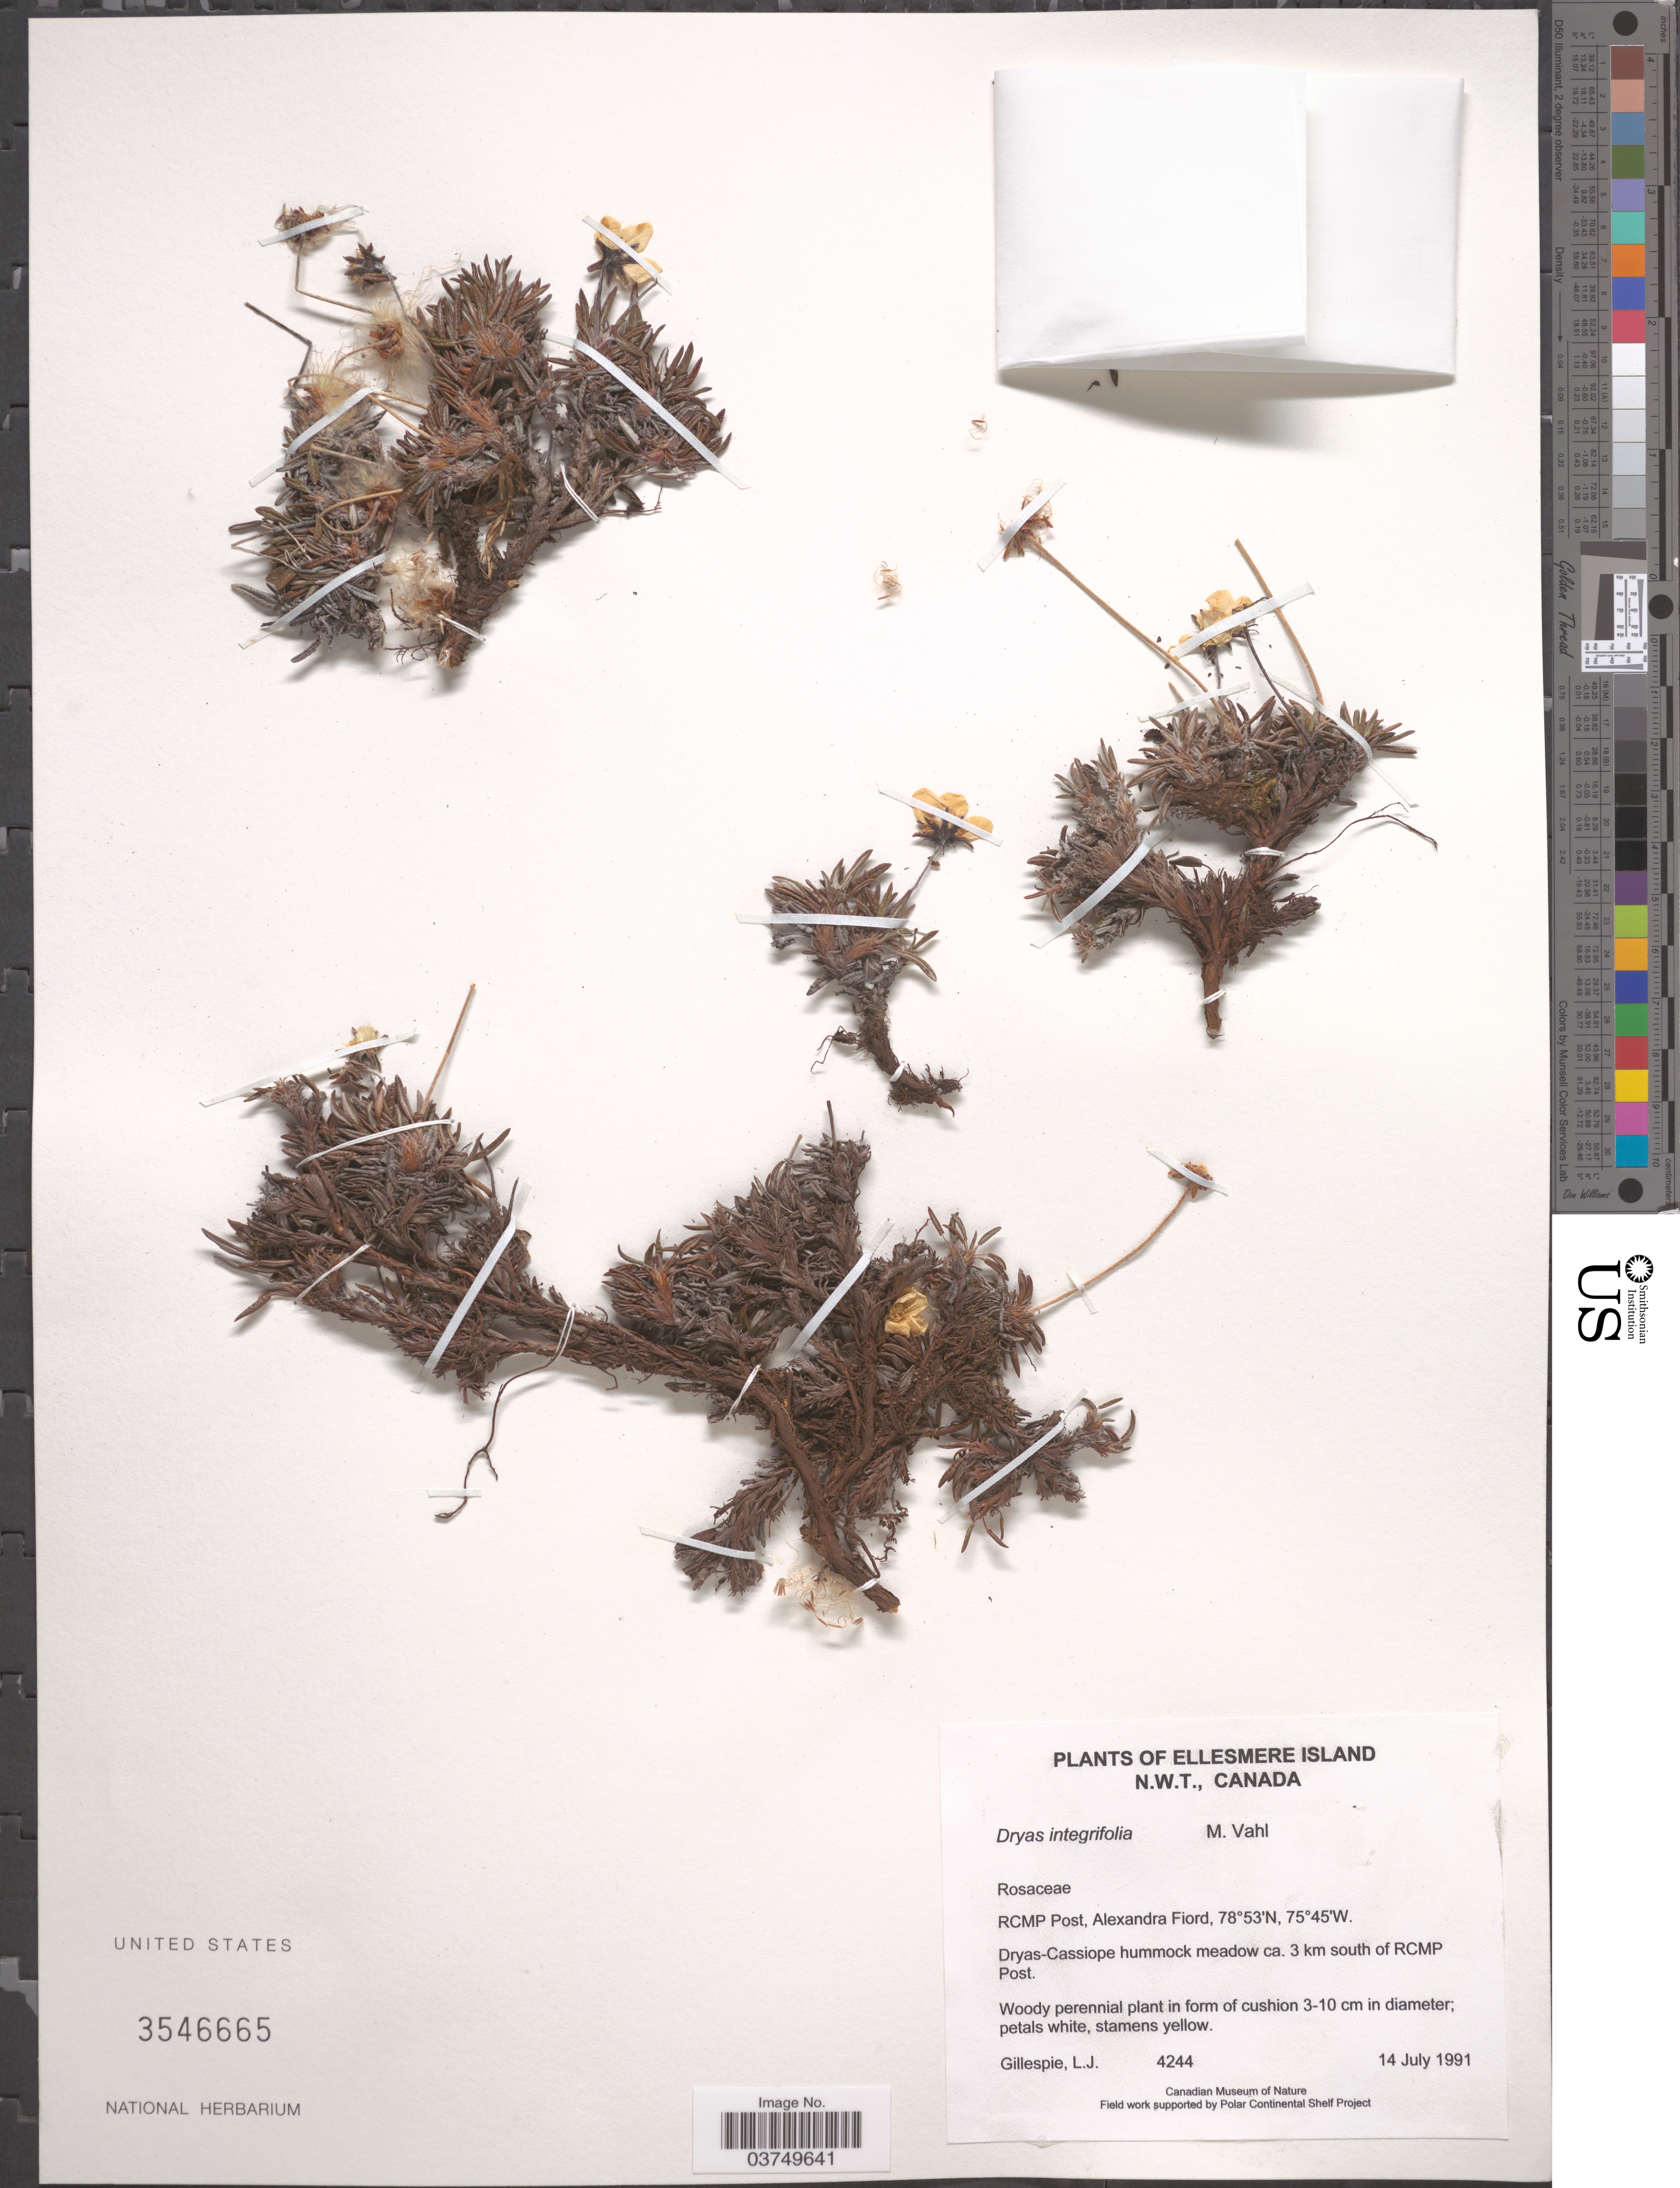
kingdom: Plantae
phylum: Tracheophyta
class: Magnoliopsida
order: Rosales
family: Rosaceae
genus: Dryas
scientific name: Dryas integrifolia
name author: Vahl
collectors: L. Gillespie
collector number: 4244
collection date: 1991-07-14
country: Canada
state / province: Northwest Territories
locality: Ellesmere Island. RCMP Post, Alexandra Fiord. Ca. 3 km south of RCMP Post.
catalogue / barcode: US 3546665